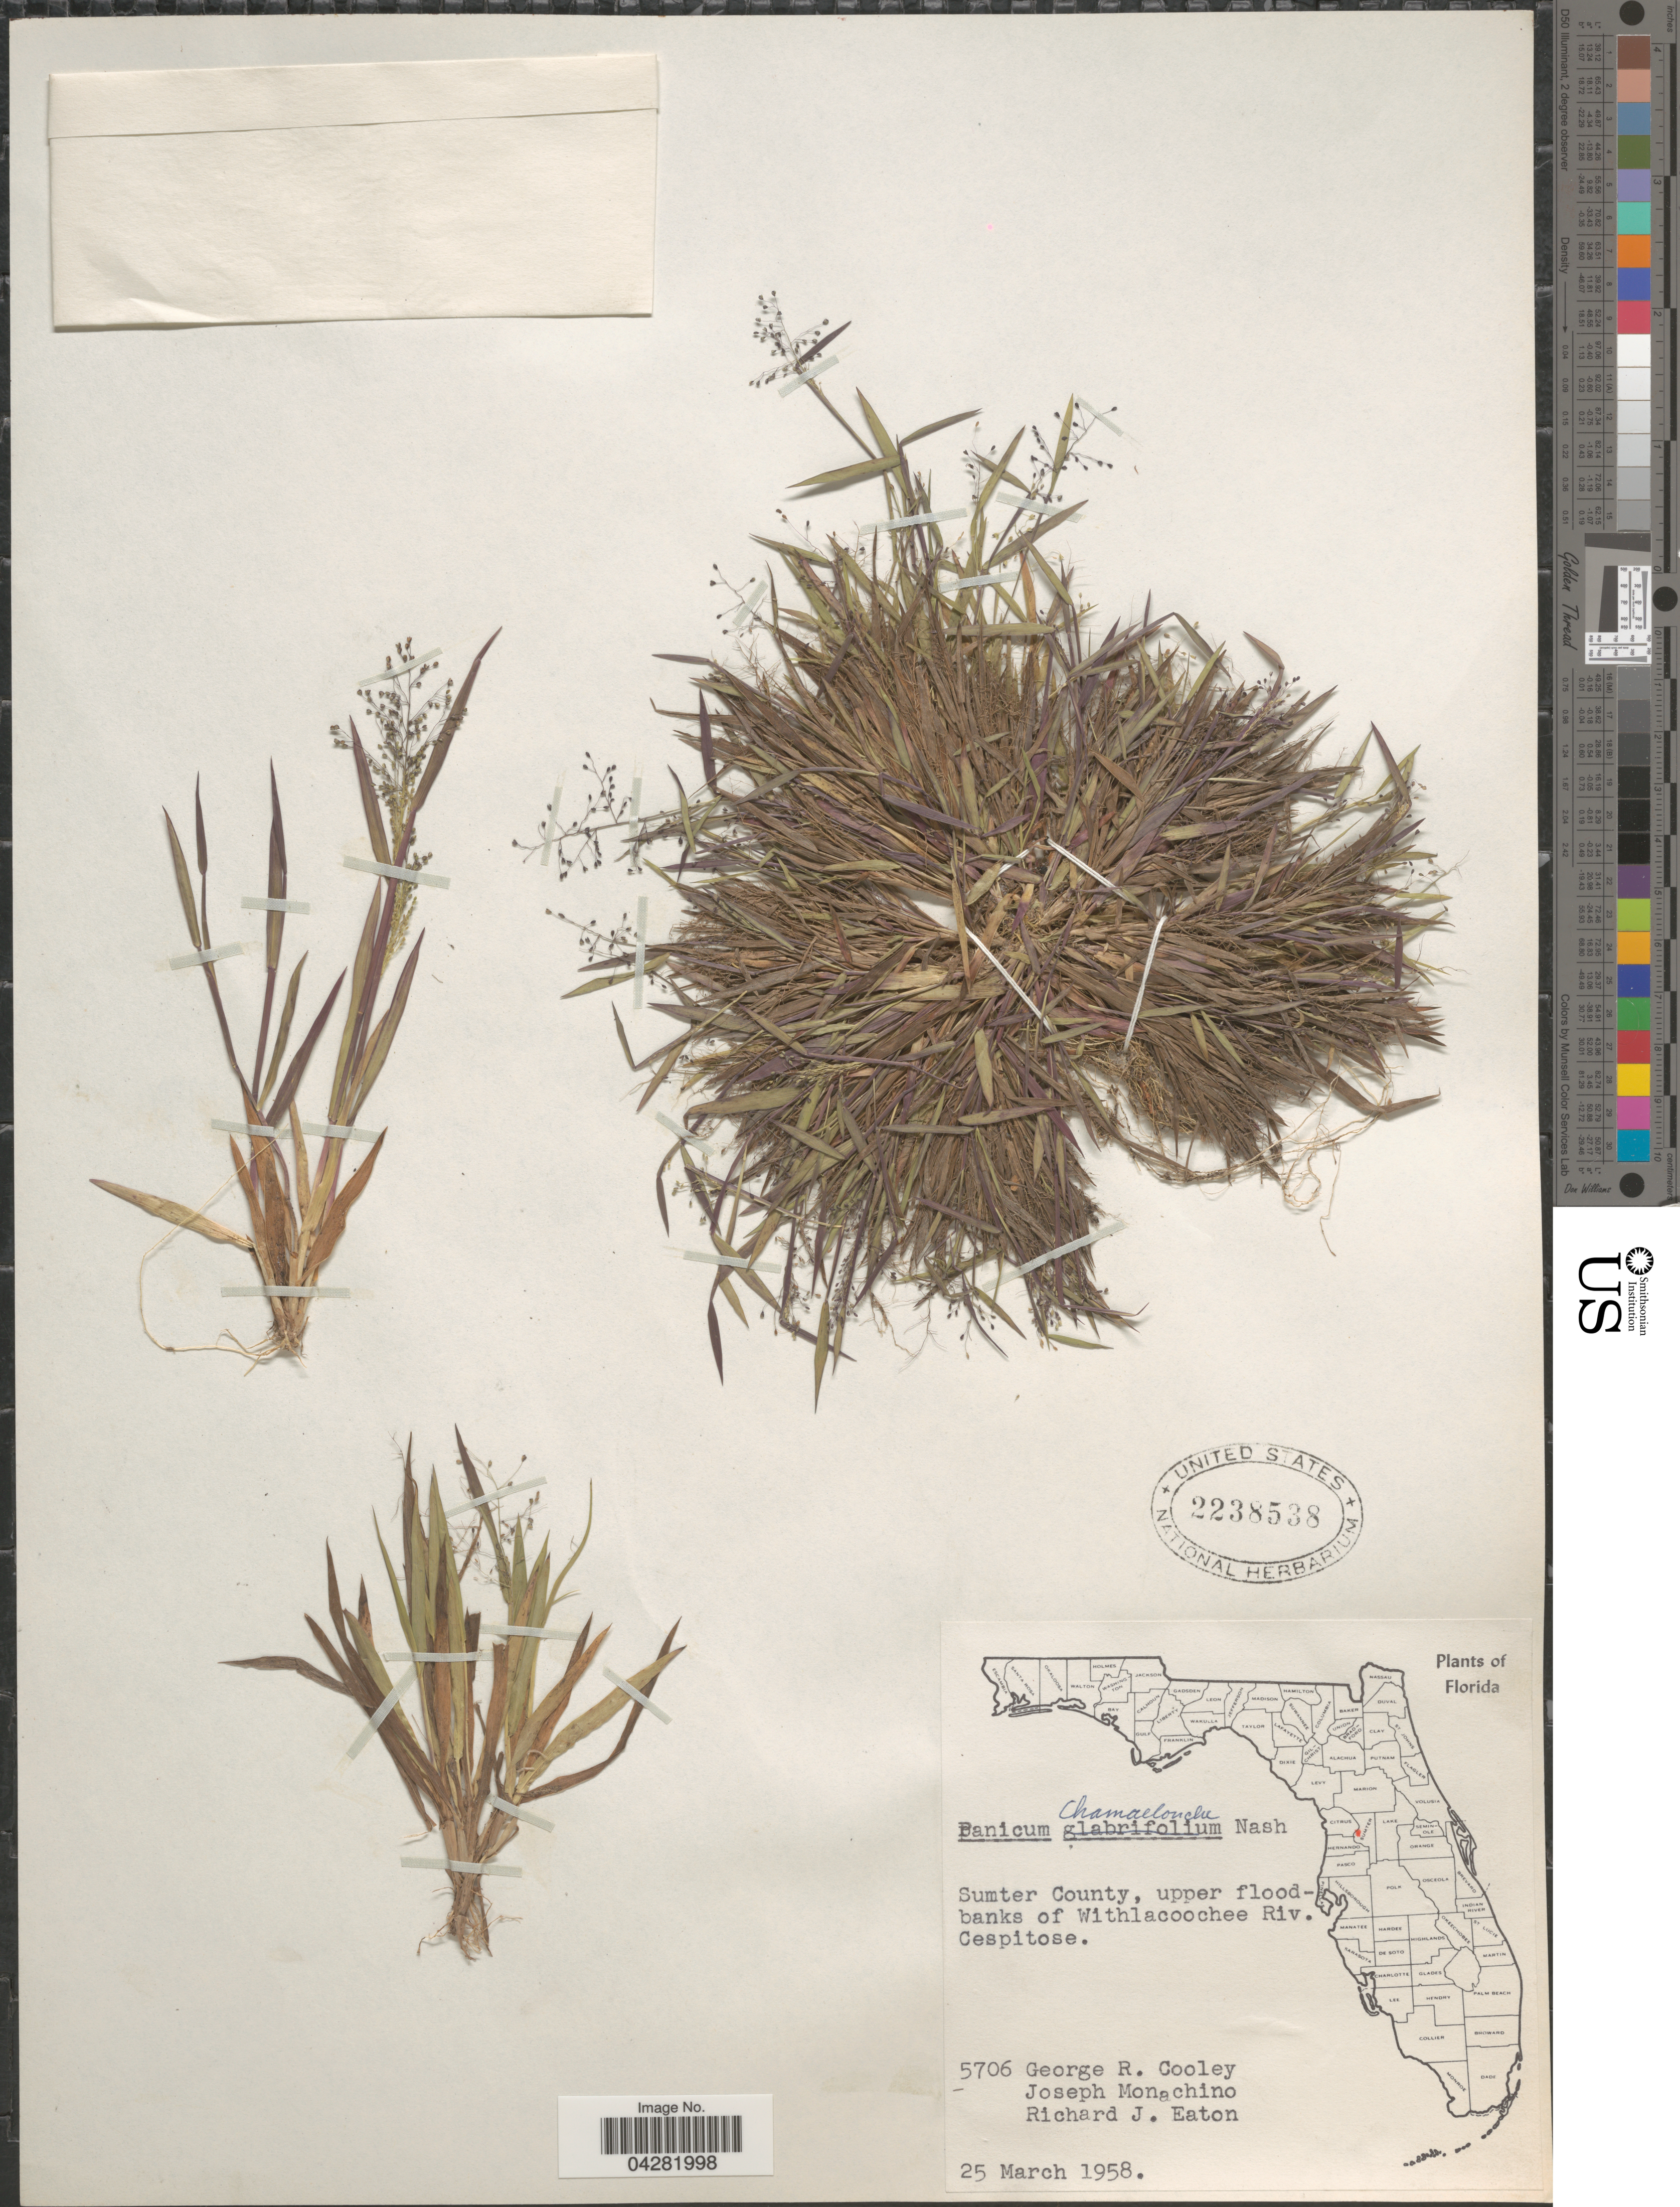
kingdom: Plantae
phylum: Tracheophyta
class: Liliopsida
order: Poales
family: Poaceae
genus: Dichanthelium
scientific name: Dichanthelium ensifolium var. ensifolium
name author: (Baldwin ex Elliot) Gould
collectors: G. R. Cooley, J. V. Monachino & R. J. Eaton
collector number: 5706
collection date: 1958-03-25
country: United States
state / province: Florida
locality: Sumter County, upper floodbanks of Withlacoochee Riv.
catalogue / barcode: US 2238538